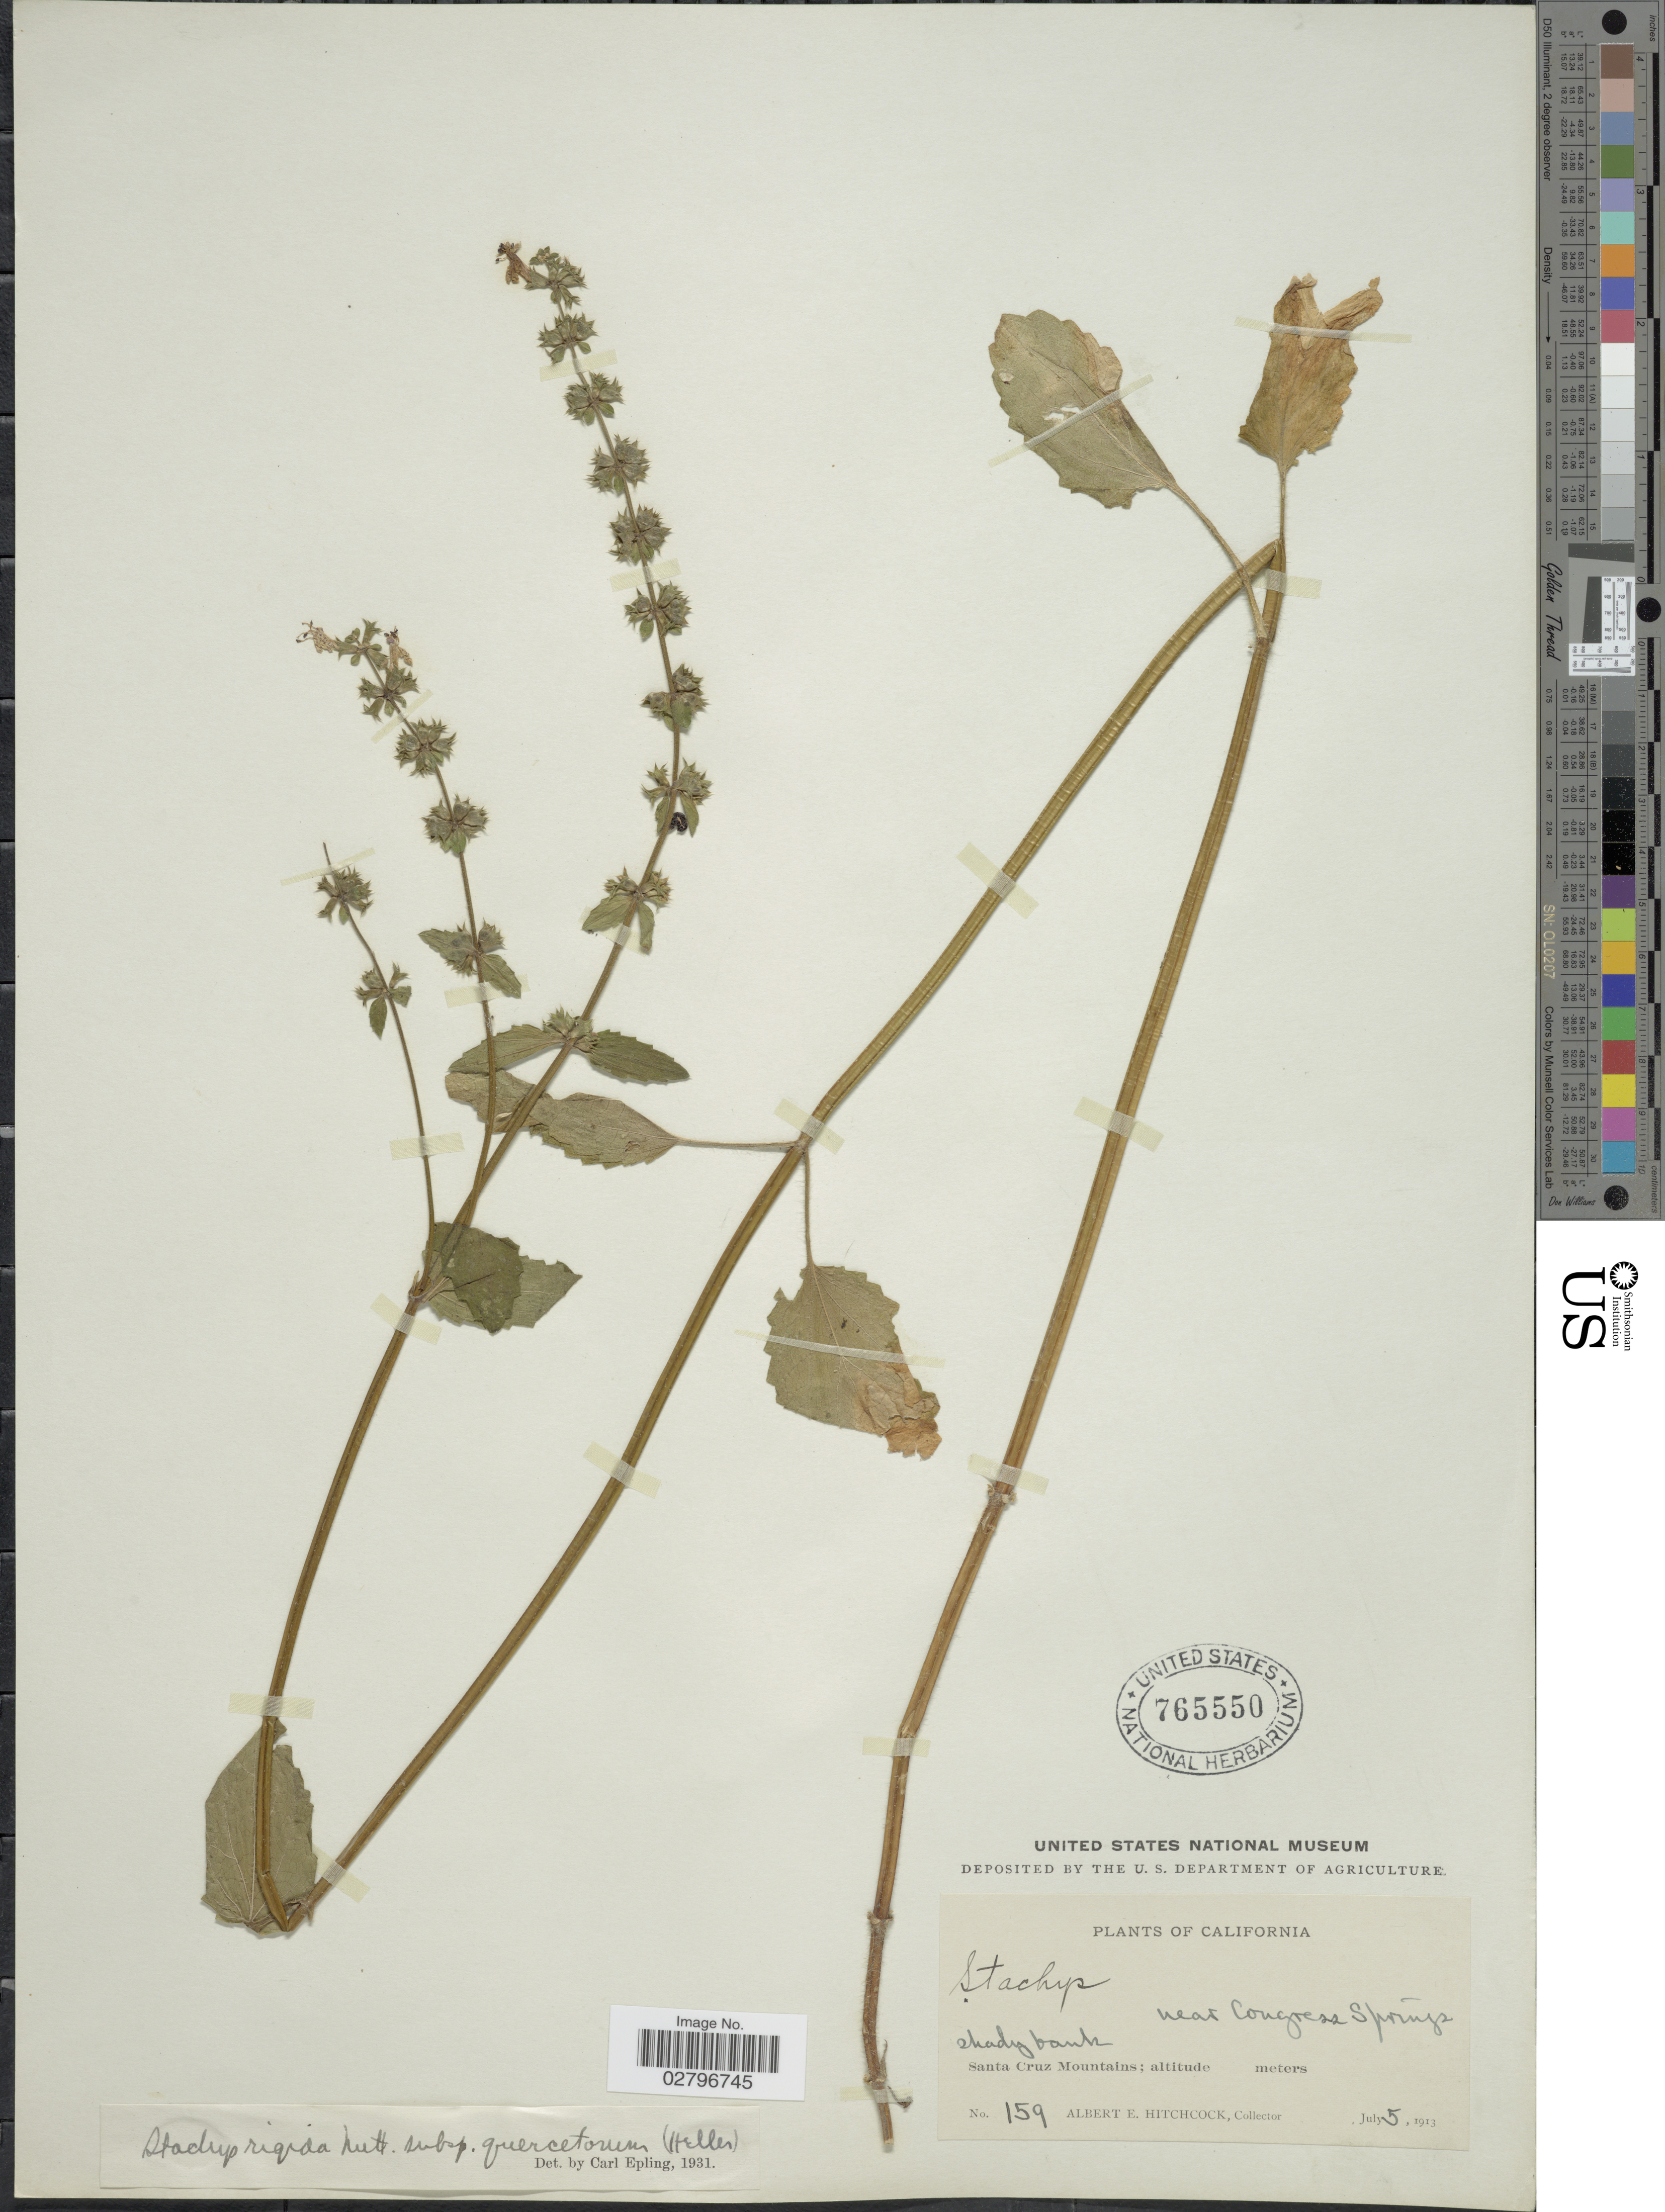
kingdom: Plantae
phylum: Tracheophyta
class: Magnoliopsida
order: Lamiales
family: Lamiaceae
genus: Stachys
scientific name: Stachys rigida subsp. quercetorum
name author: (A. Heller) Epling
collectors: A. S. Hitchcock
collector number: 159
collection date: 1913-07-05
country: United States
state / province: California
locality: Santa Cruz Mountains, near Congress Springs.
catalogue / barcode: US 765550